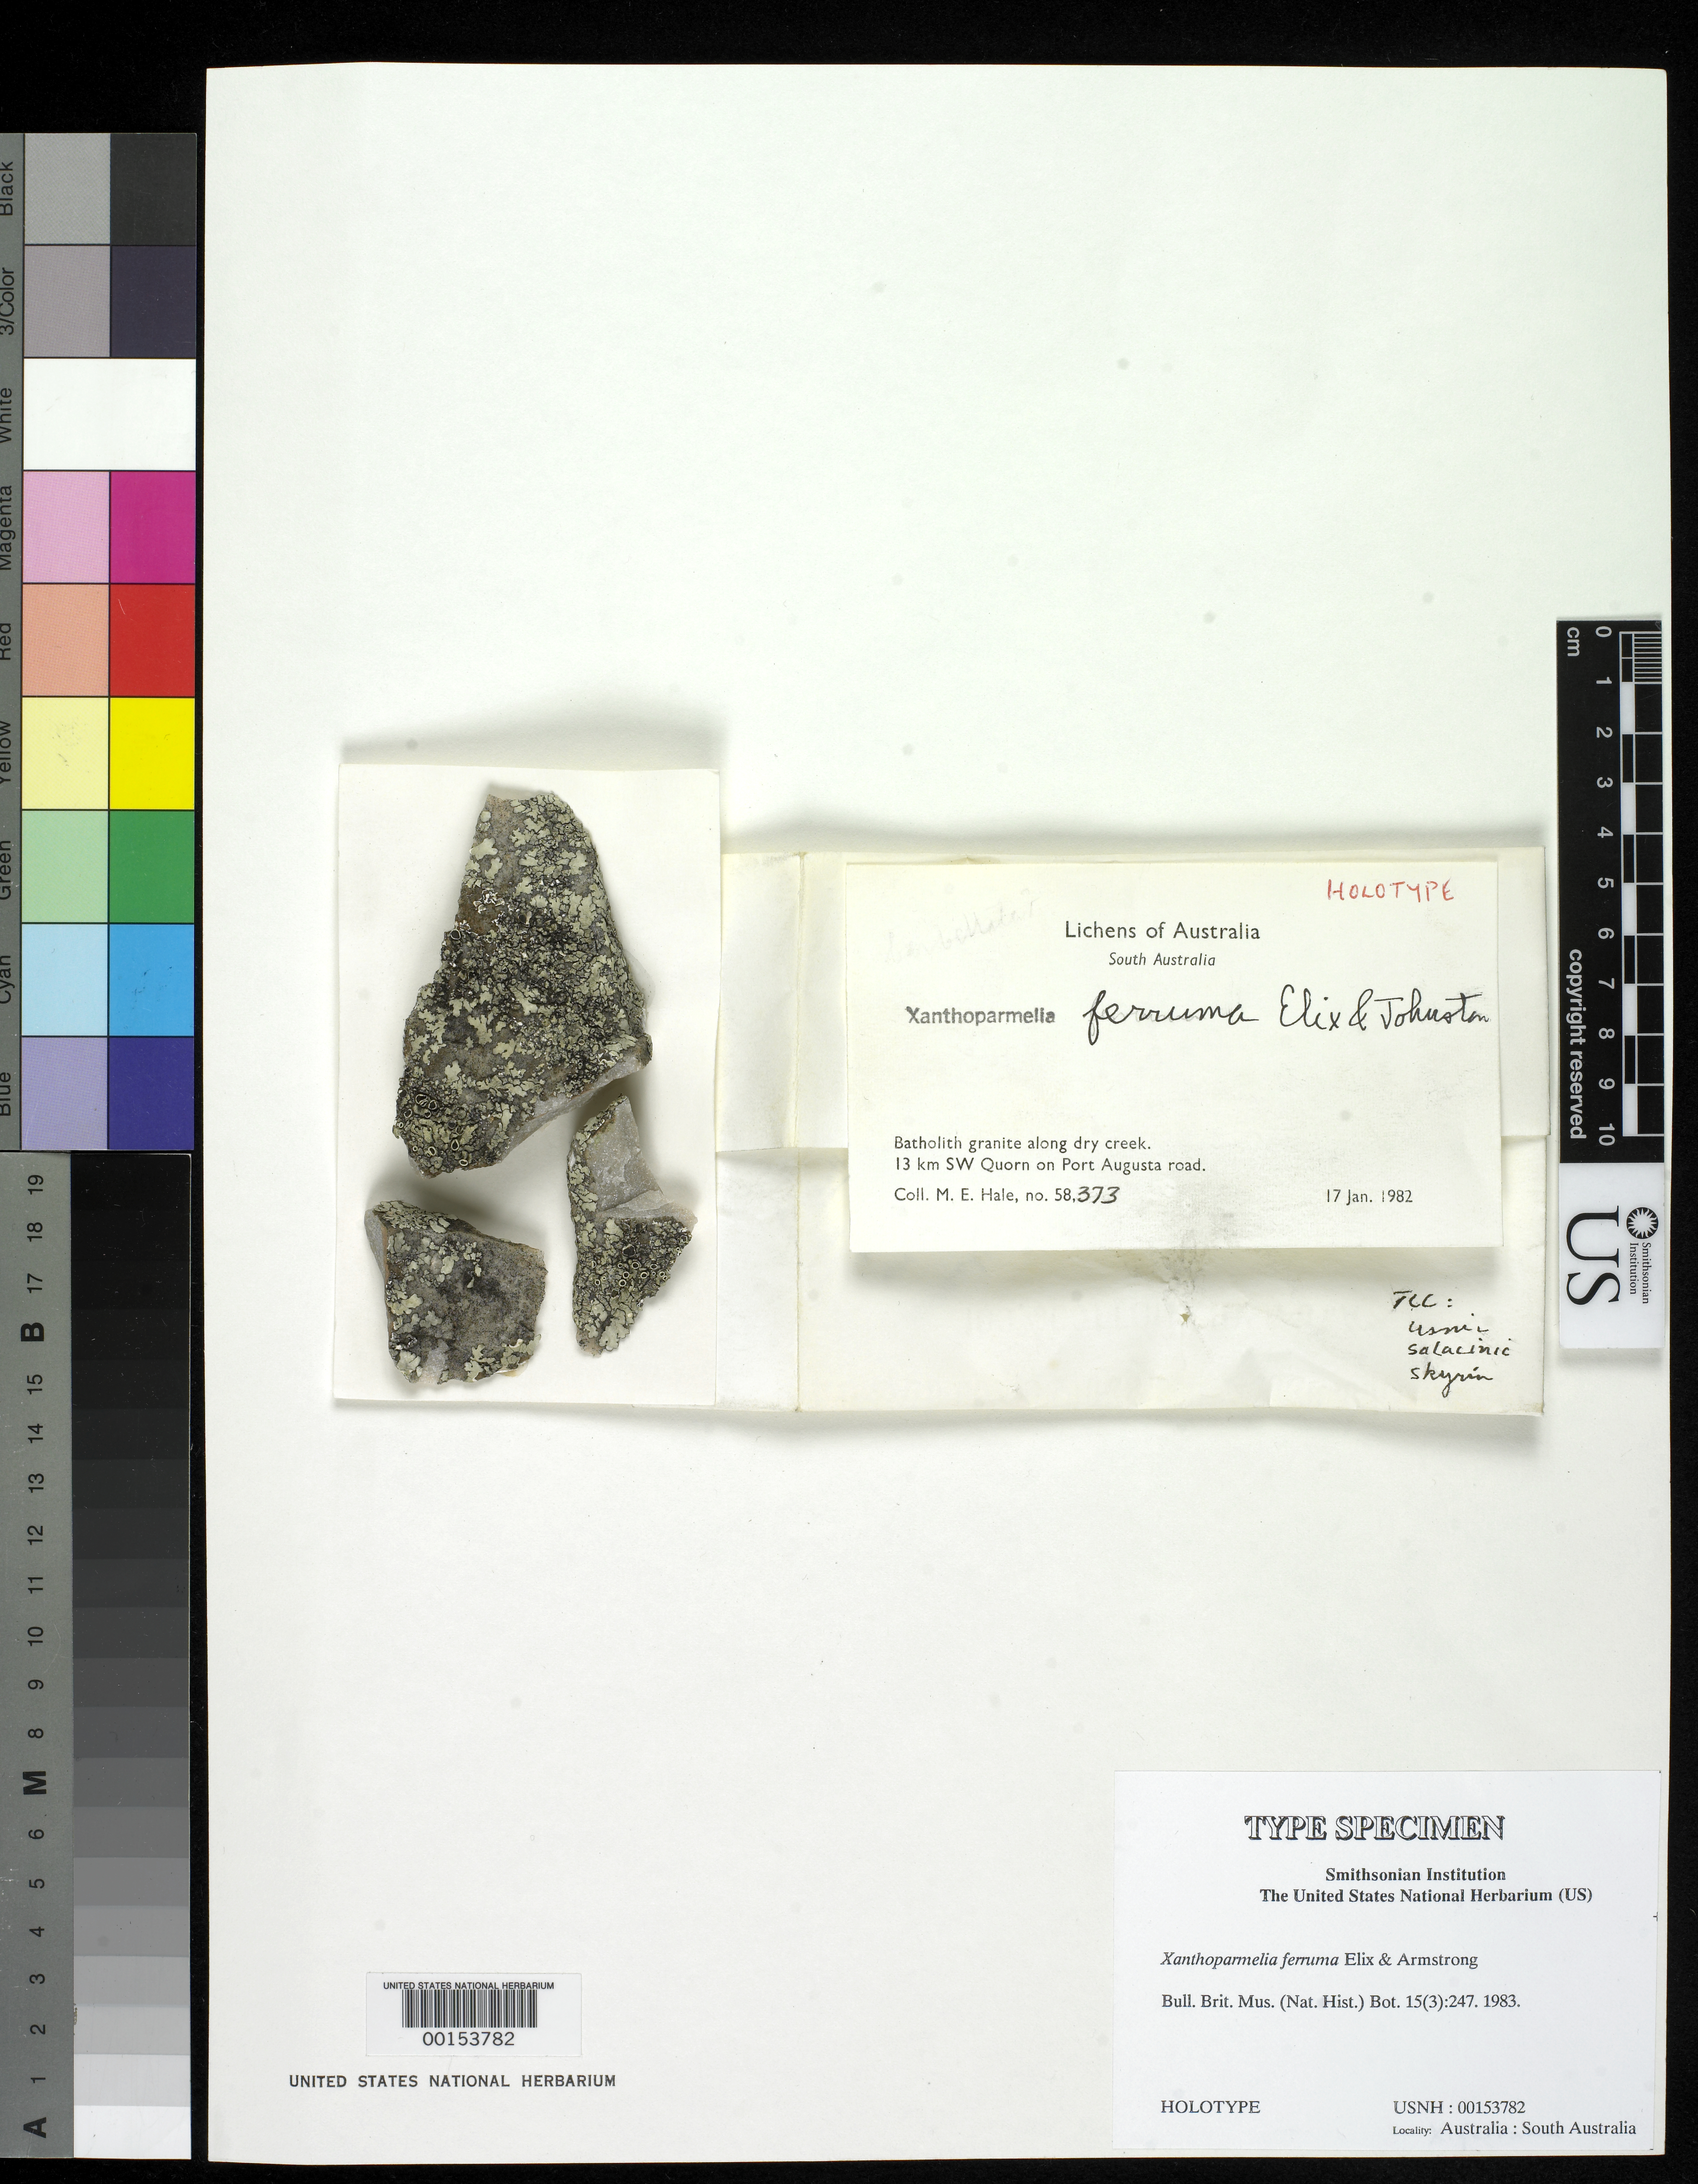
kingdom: Fungi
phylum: Ascomycota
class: Lecanoromycetes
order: Lecanorales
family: Parmeliaceae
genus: Xanthoparmelia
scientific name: Xanthoparmelia ferruma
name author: Elix & J. Johnst.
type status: Holotype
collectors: M. Hale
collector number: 58373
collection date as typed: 17 Jan 1982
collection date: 1982-01-17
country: Australia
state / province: South Australia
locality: Batholith Granite along dry creek, 13 km SW Quorn on Port Augusta Road.